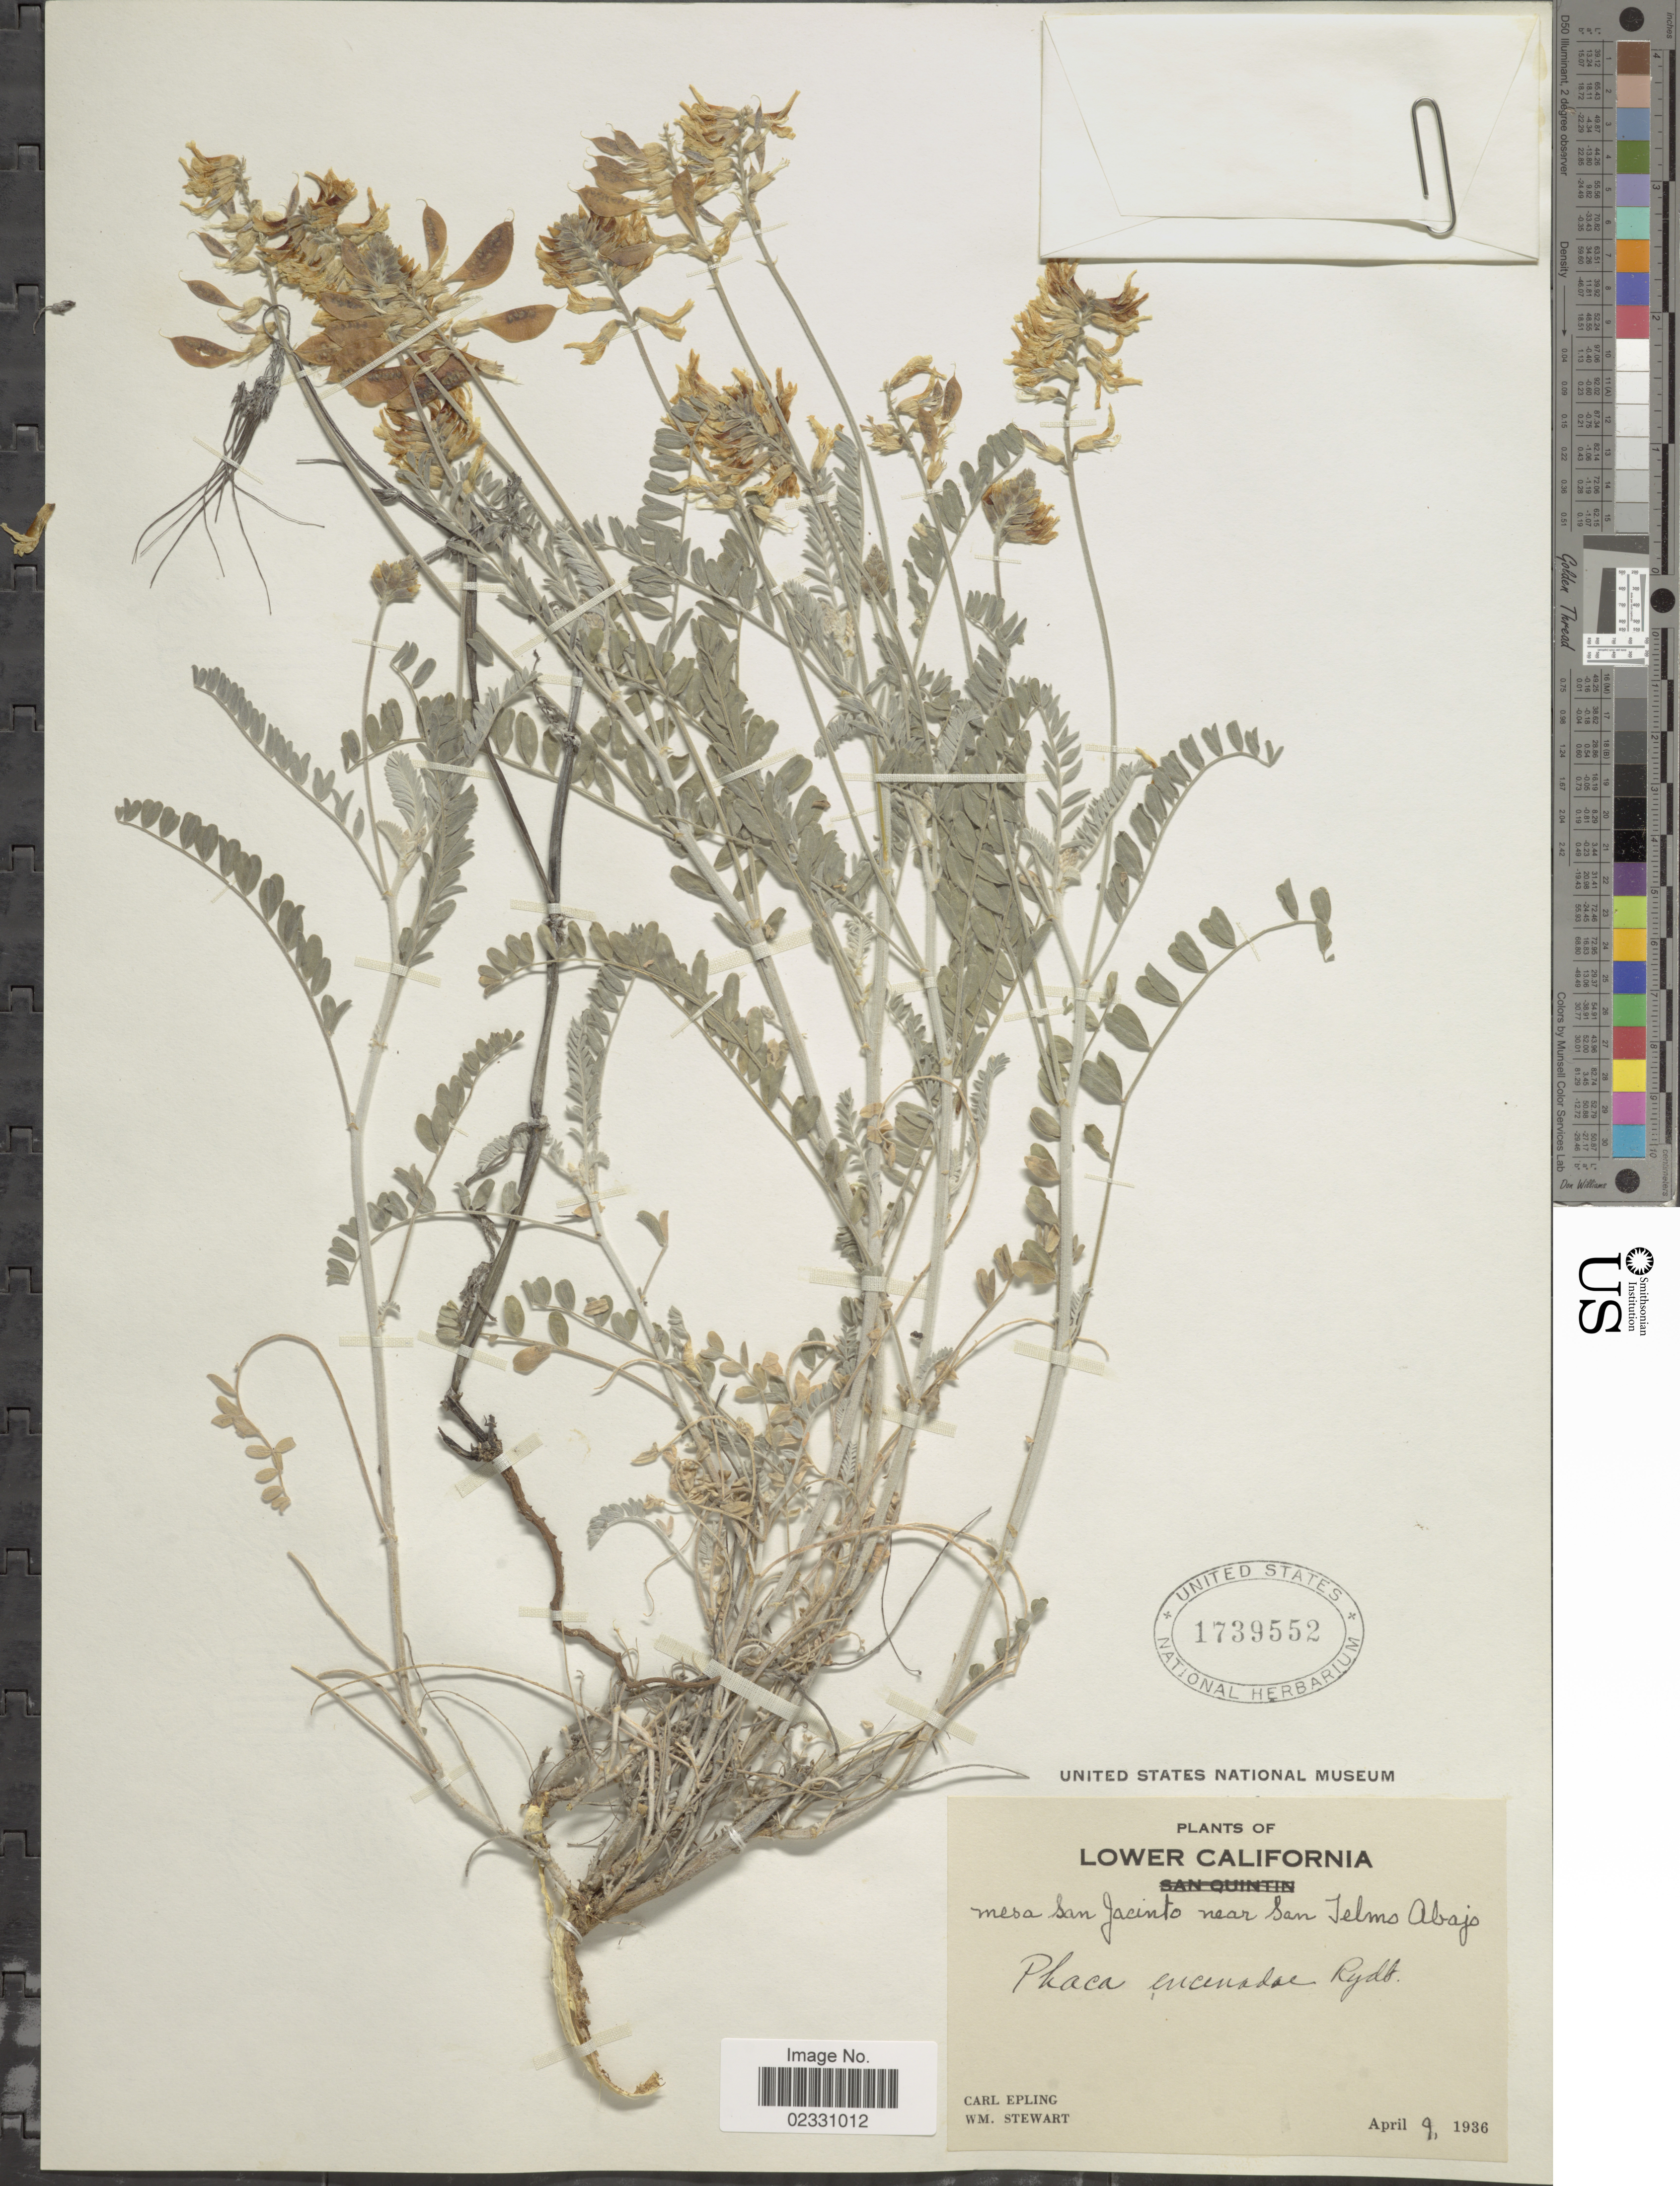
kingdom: Plantae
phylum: Tracheophyta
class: Magnoliopsida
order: Fabales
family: Fabaceae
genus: Astragalus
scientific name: Astragalus encenadae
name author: Rydb.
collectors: C. C. Epling & W. Stewart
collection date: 1936-04-09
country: Mexico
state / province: Baja California Norte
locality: Lower California, Mesa San Jacinto near Telms Abajo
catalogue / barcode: US 1739552